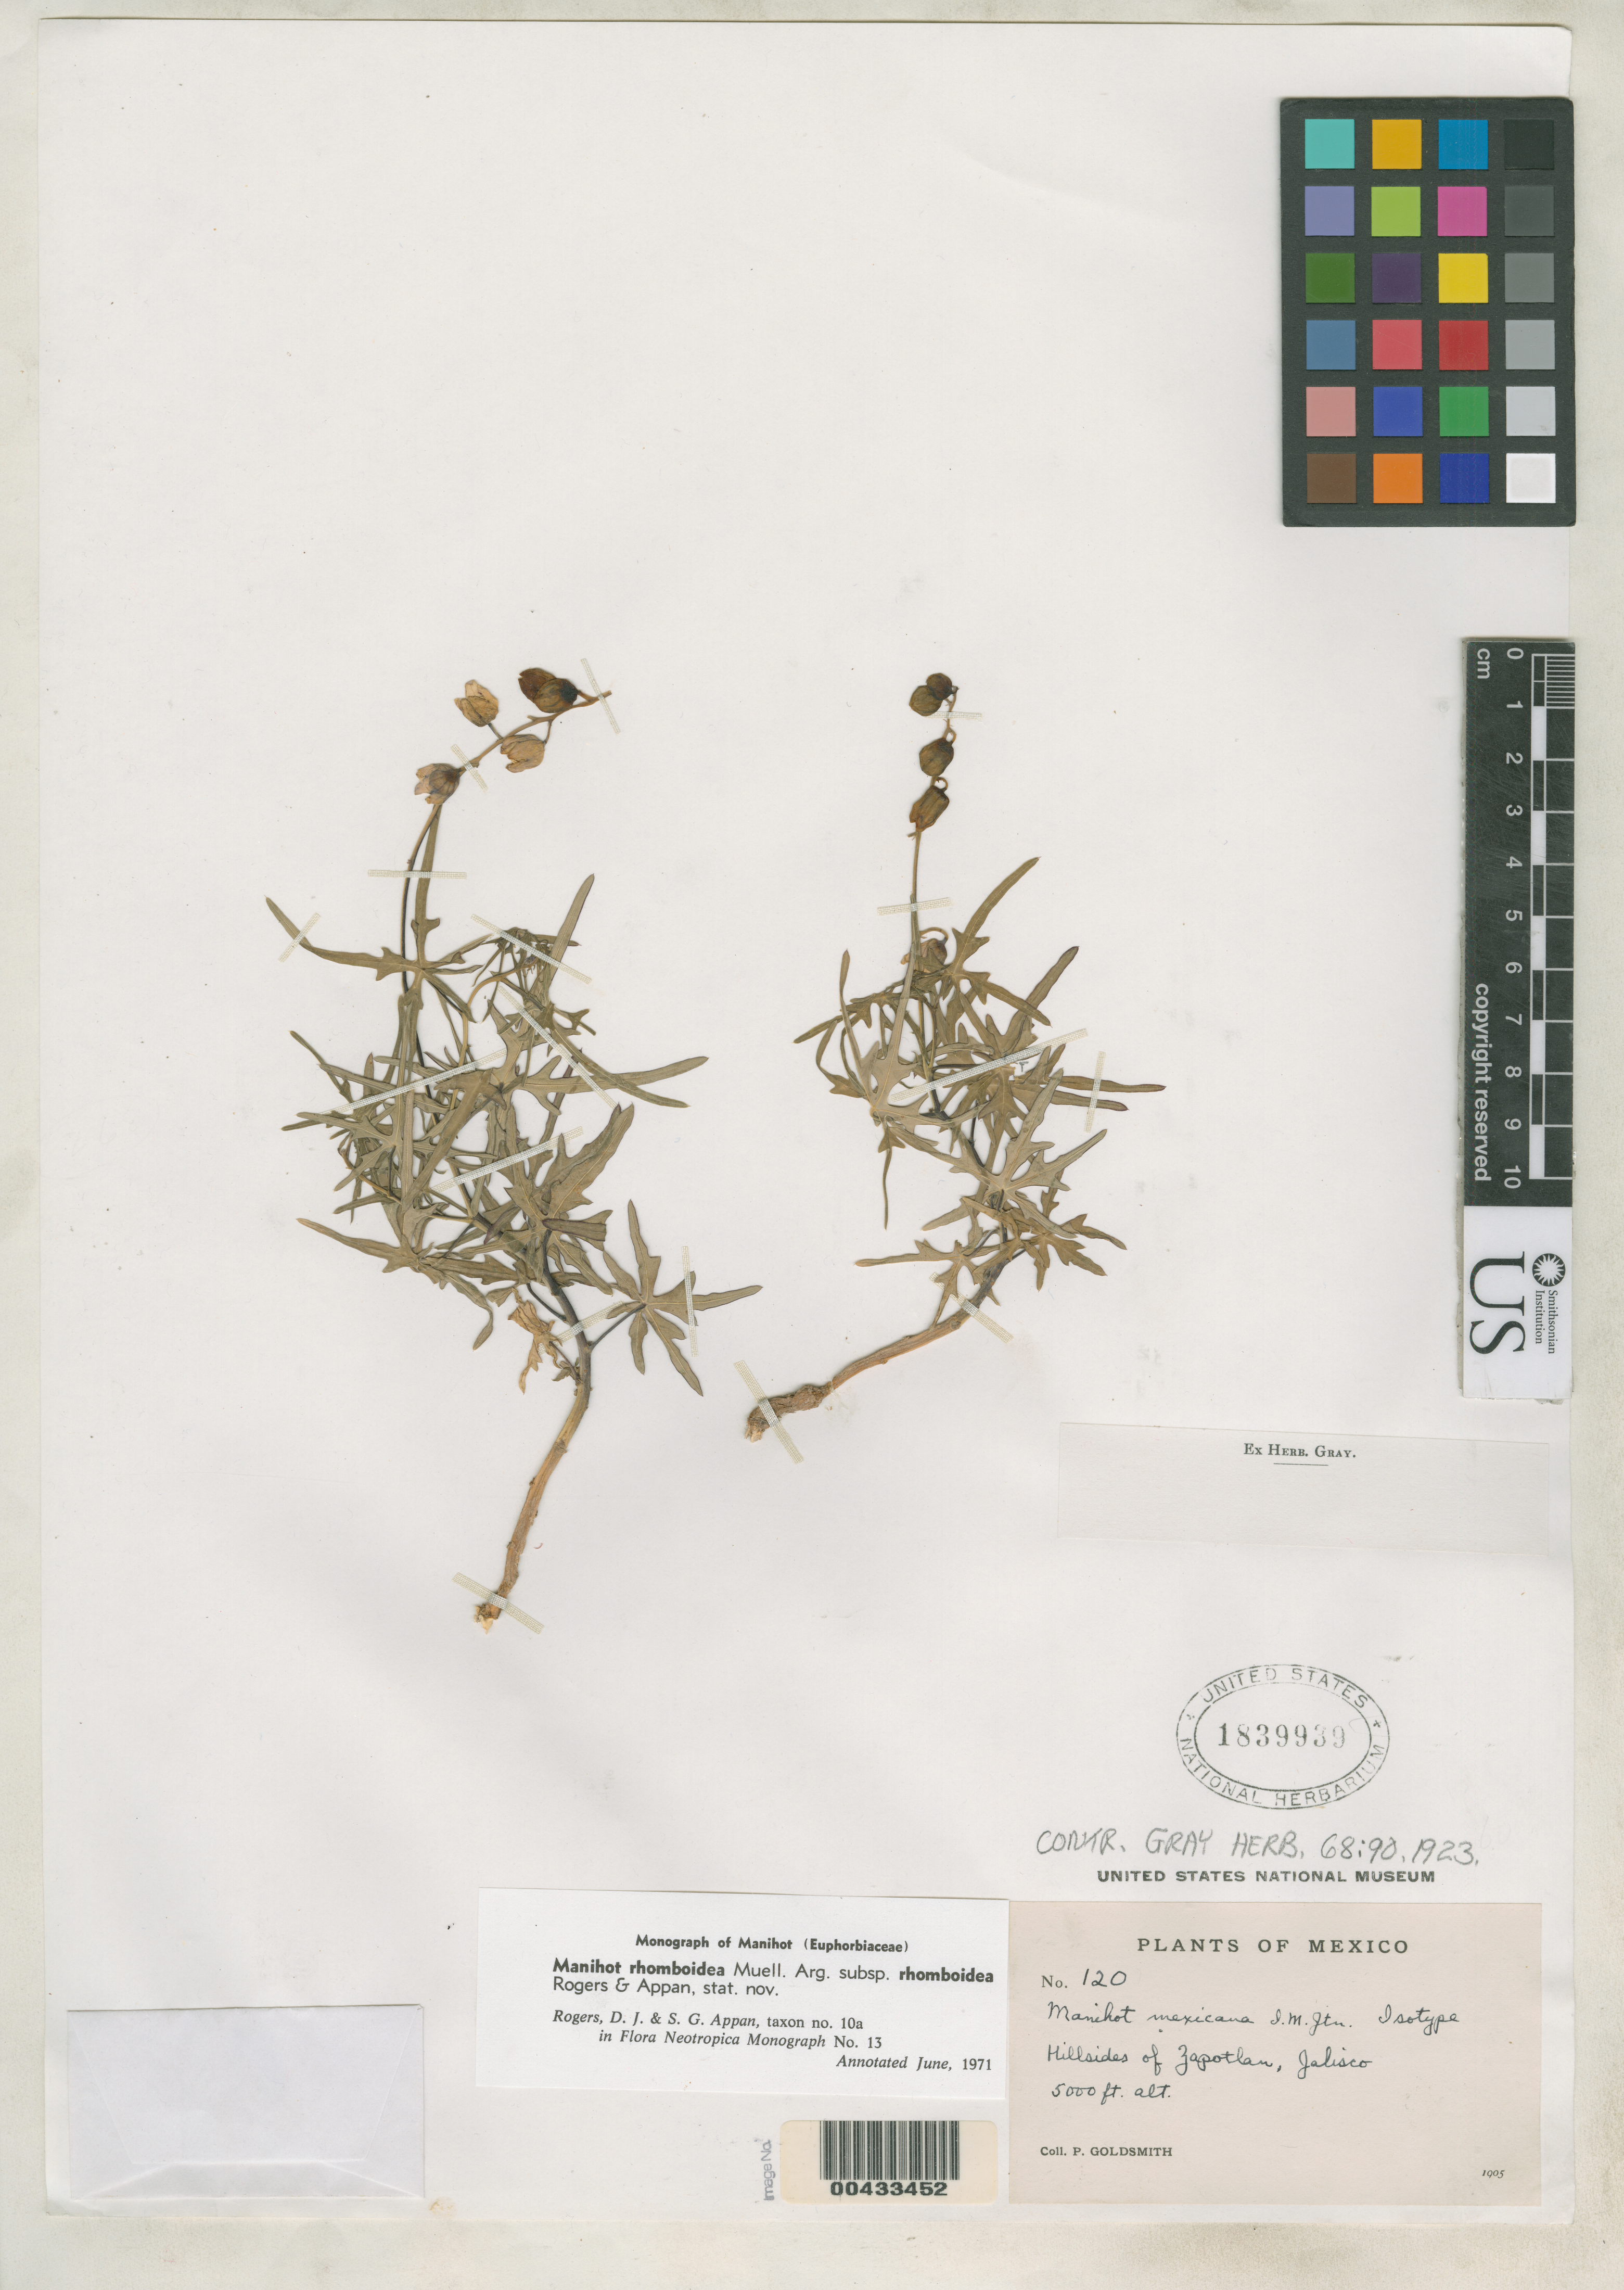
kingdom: Plantae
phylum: Tracheophyta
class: Magnoliopsida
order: Malpighiales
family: Euphorbiaceae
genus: Manihot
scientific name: Manihot mexicana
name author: I.M. Johnst.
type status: Isotype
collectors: P. Goldsmith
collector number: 120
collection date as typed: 1905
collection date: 1905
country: Mexico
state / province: Jalisco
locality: Hillsides of Zapotlan.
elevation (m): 1524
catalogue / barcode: US 1839939